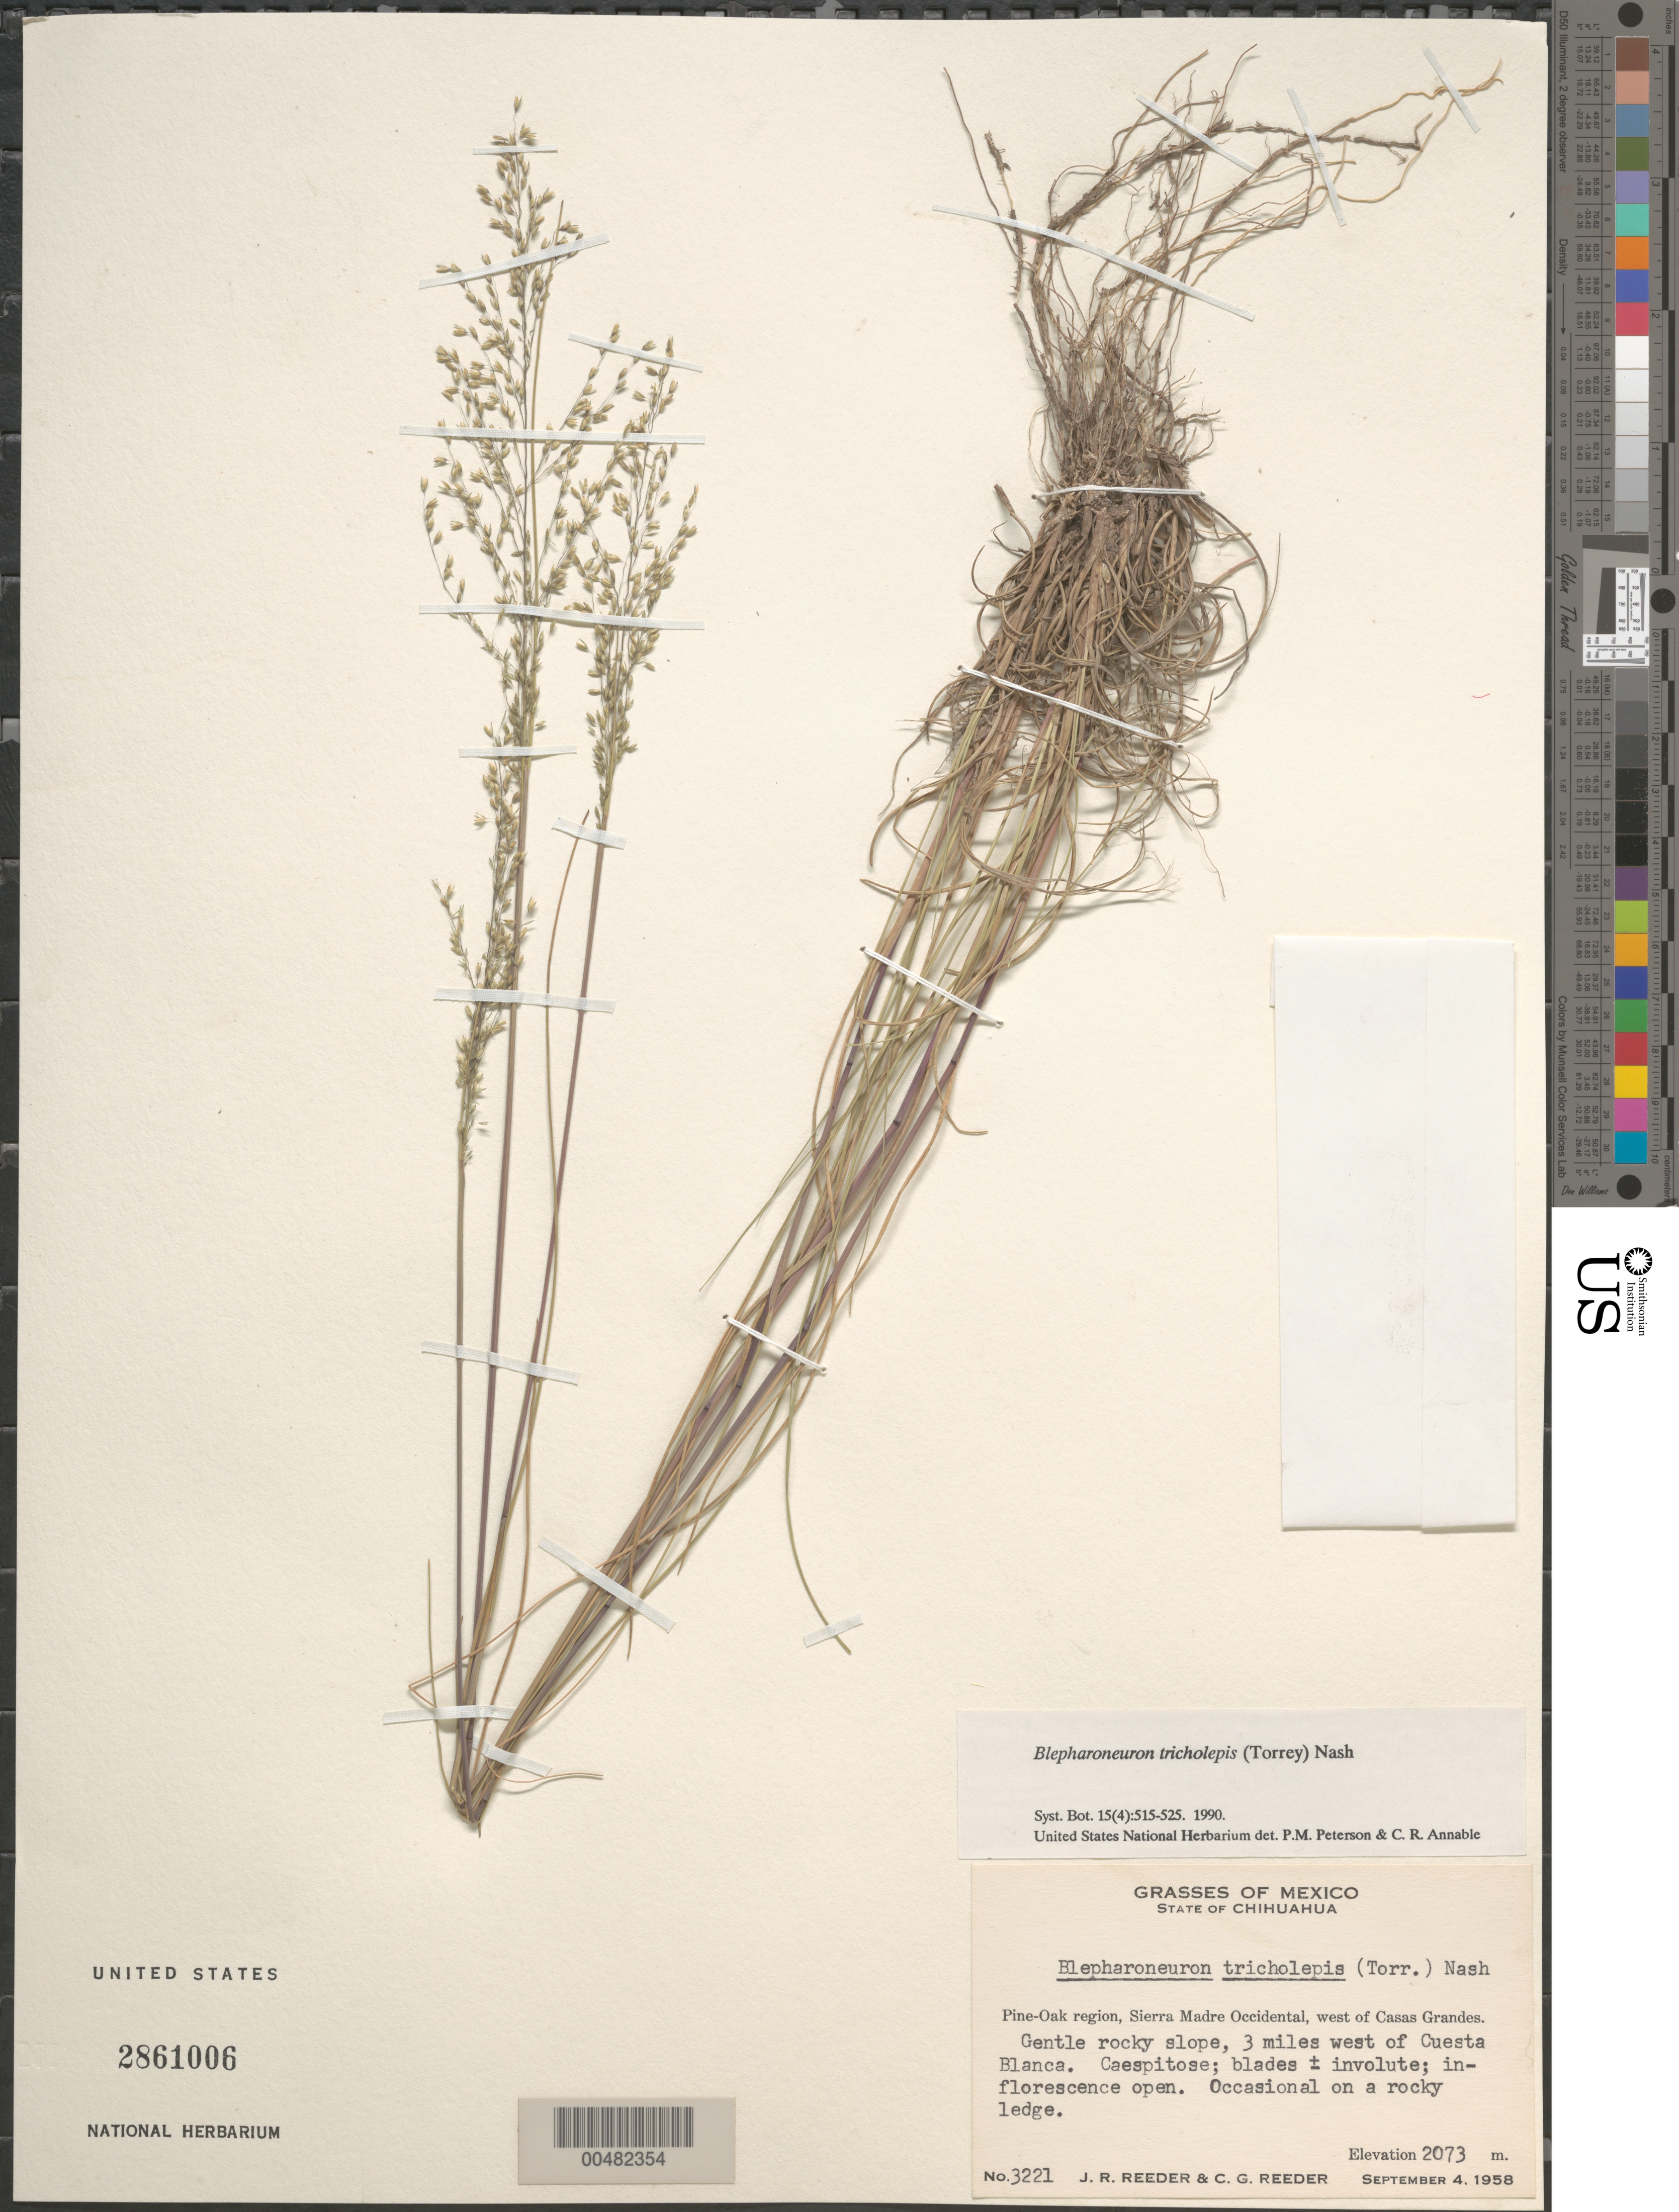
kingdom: Plantae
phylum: Tracheophyta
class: Liliopsida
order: Poales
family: Poaceae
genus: Blepharoneuron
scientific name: Blepharoneuron tricholepis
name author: (Torr.) Nash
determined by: Peterson, P. M.; Annable, C. R.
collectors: J. R. Reeder & C. G. Reeder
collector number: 3221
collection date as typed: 4 Sep 1958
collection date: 1958-09-04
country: Mexico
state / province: Chihuahua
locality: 3 mi W of Cuesta Blanca, Pine-Oak Region, Sierra Madre Occidental, W of Casas Grandes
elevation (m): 2073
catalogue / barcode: US 2861006